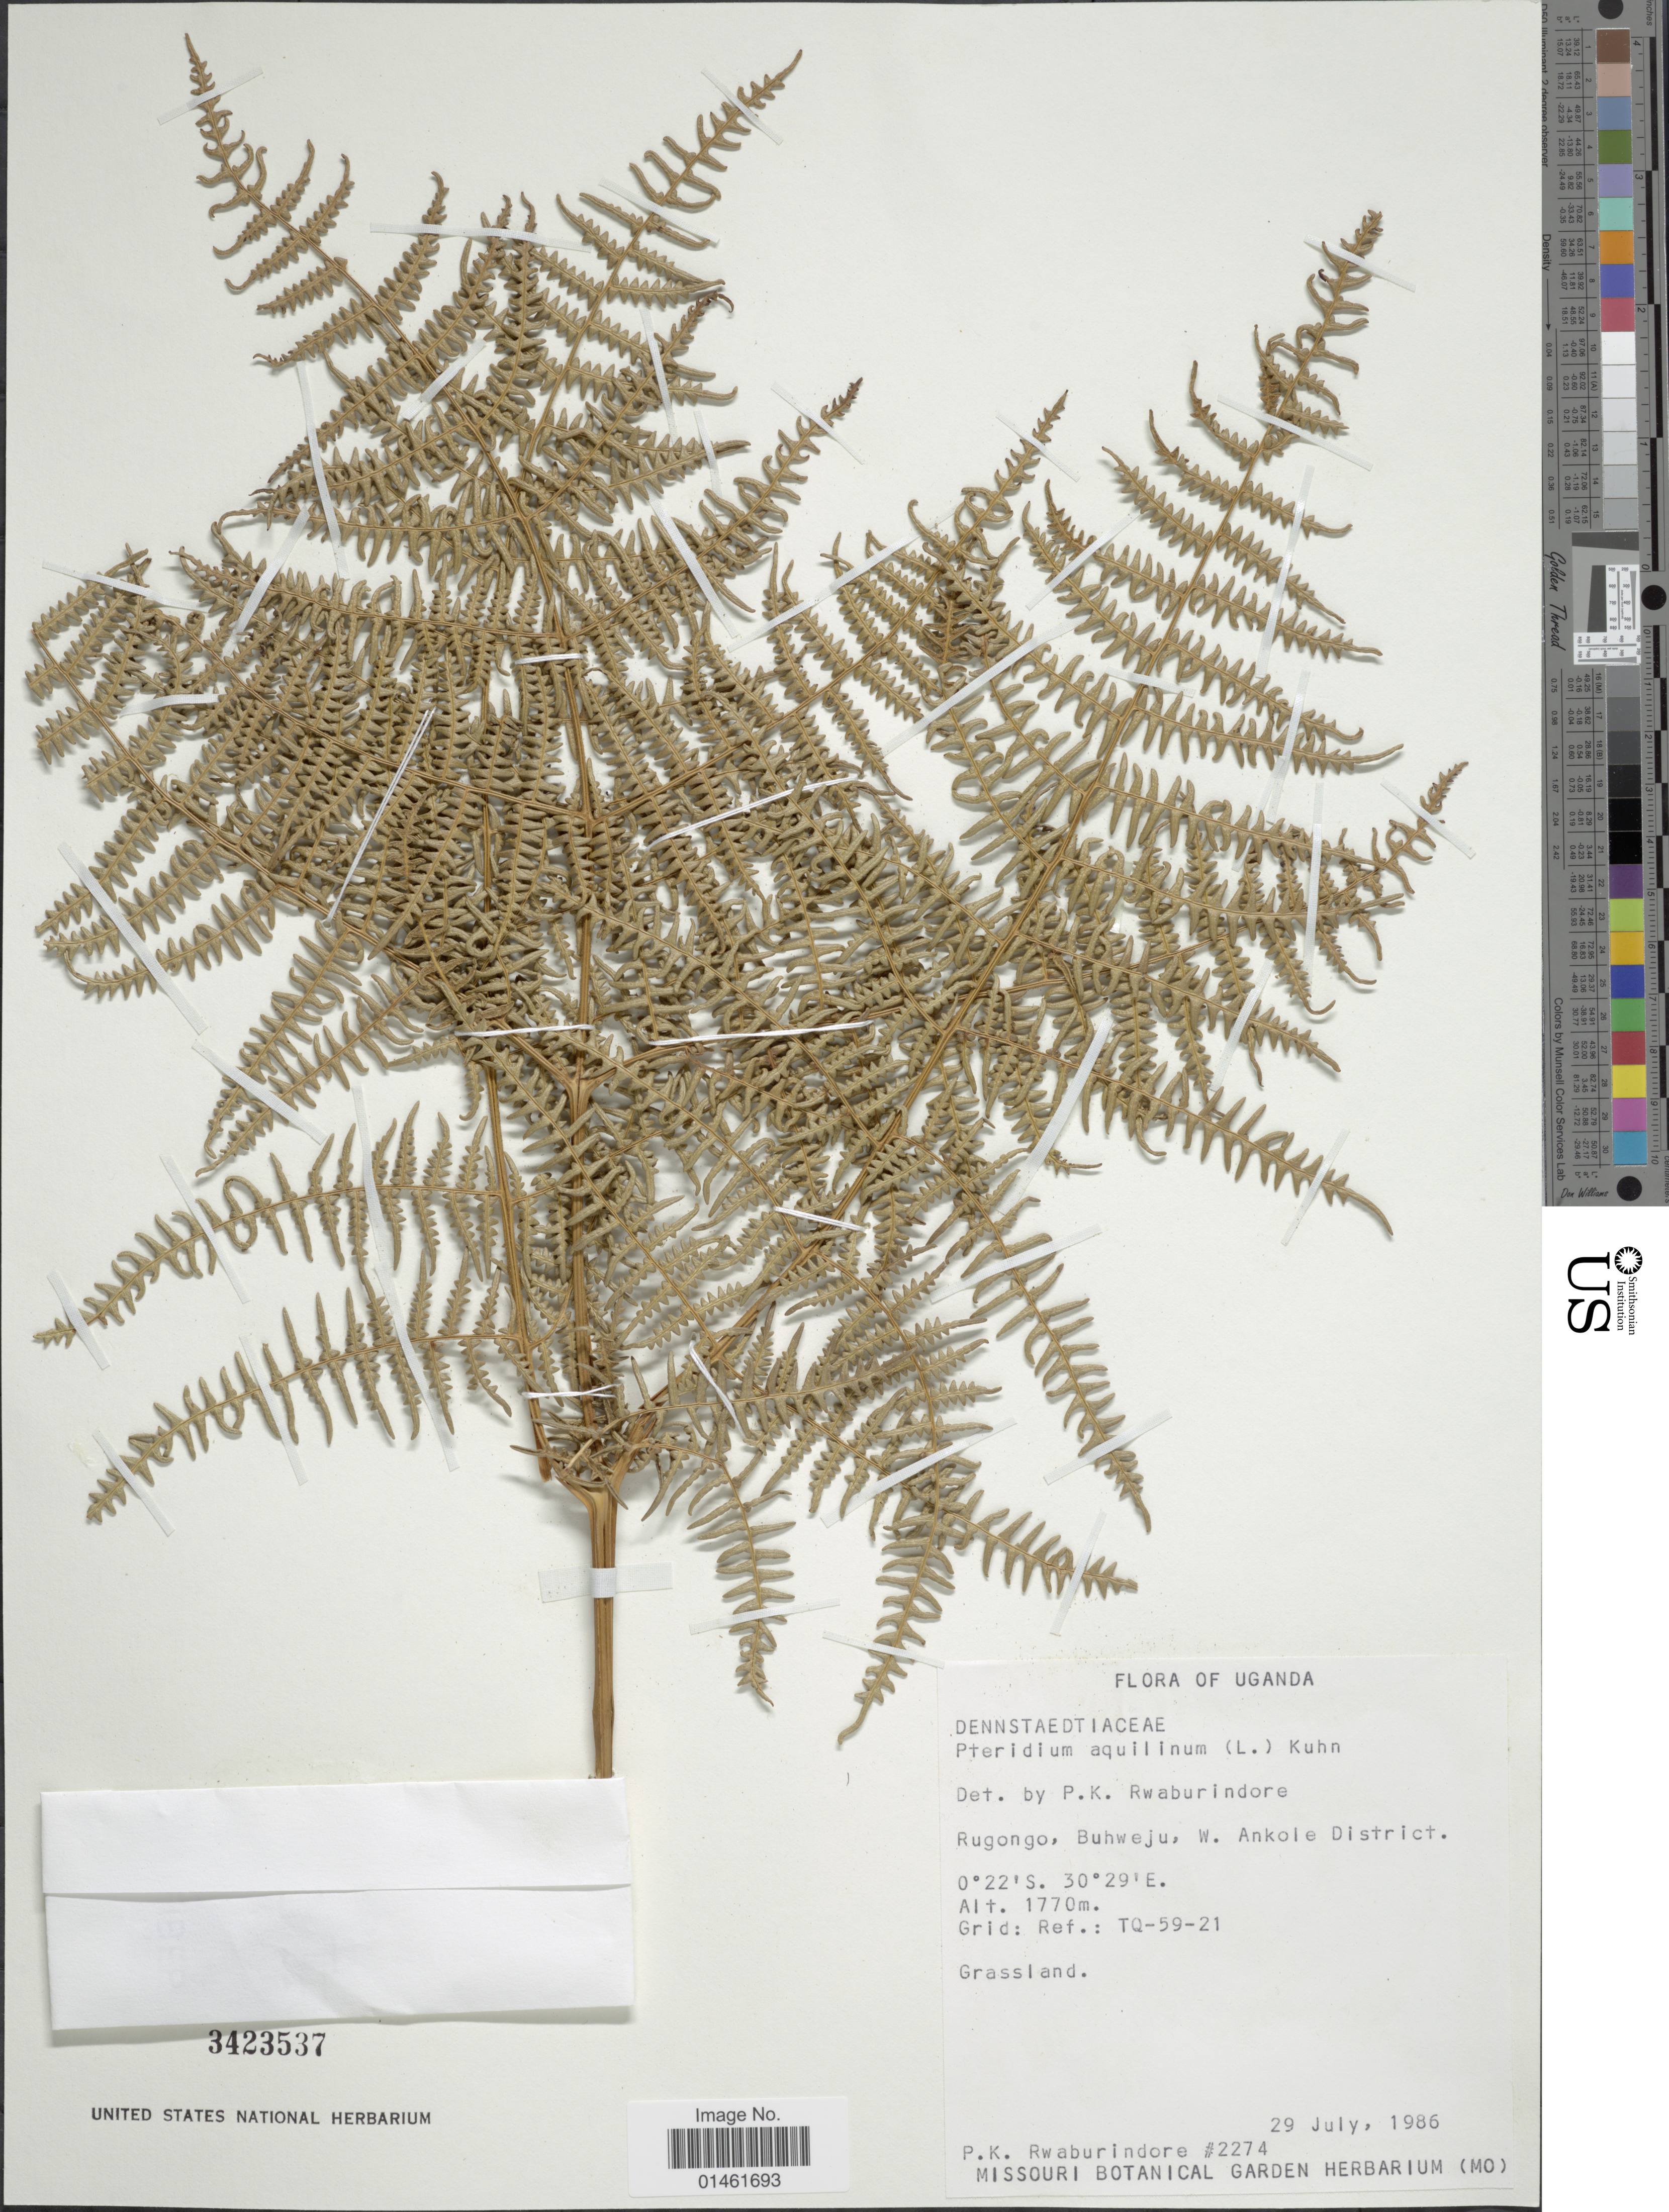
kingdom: Plantae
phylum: Tracheophyta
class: Polypodiopsida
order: Polypodiales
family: Dennstaedtiaceae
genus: Pteridium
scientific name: Pteridium aquilinum var. typicum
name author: R.M. Tryon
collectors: P. Rwaburindore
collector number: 2274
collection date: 1986-07-29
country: Uganda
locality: Uganda, Rugongo, Buhweju, W. Ankole District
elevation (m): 1770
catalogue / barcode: US 3423537